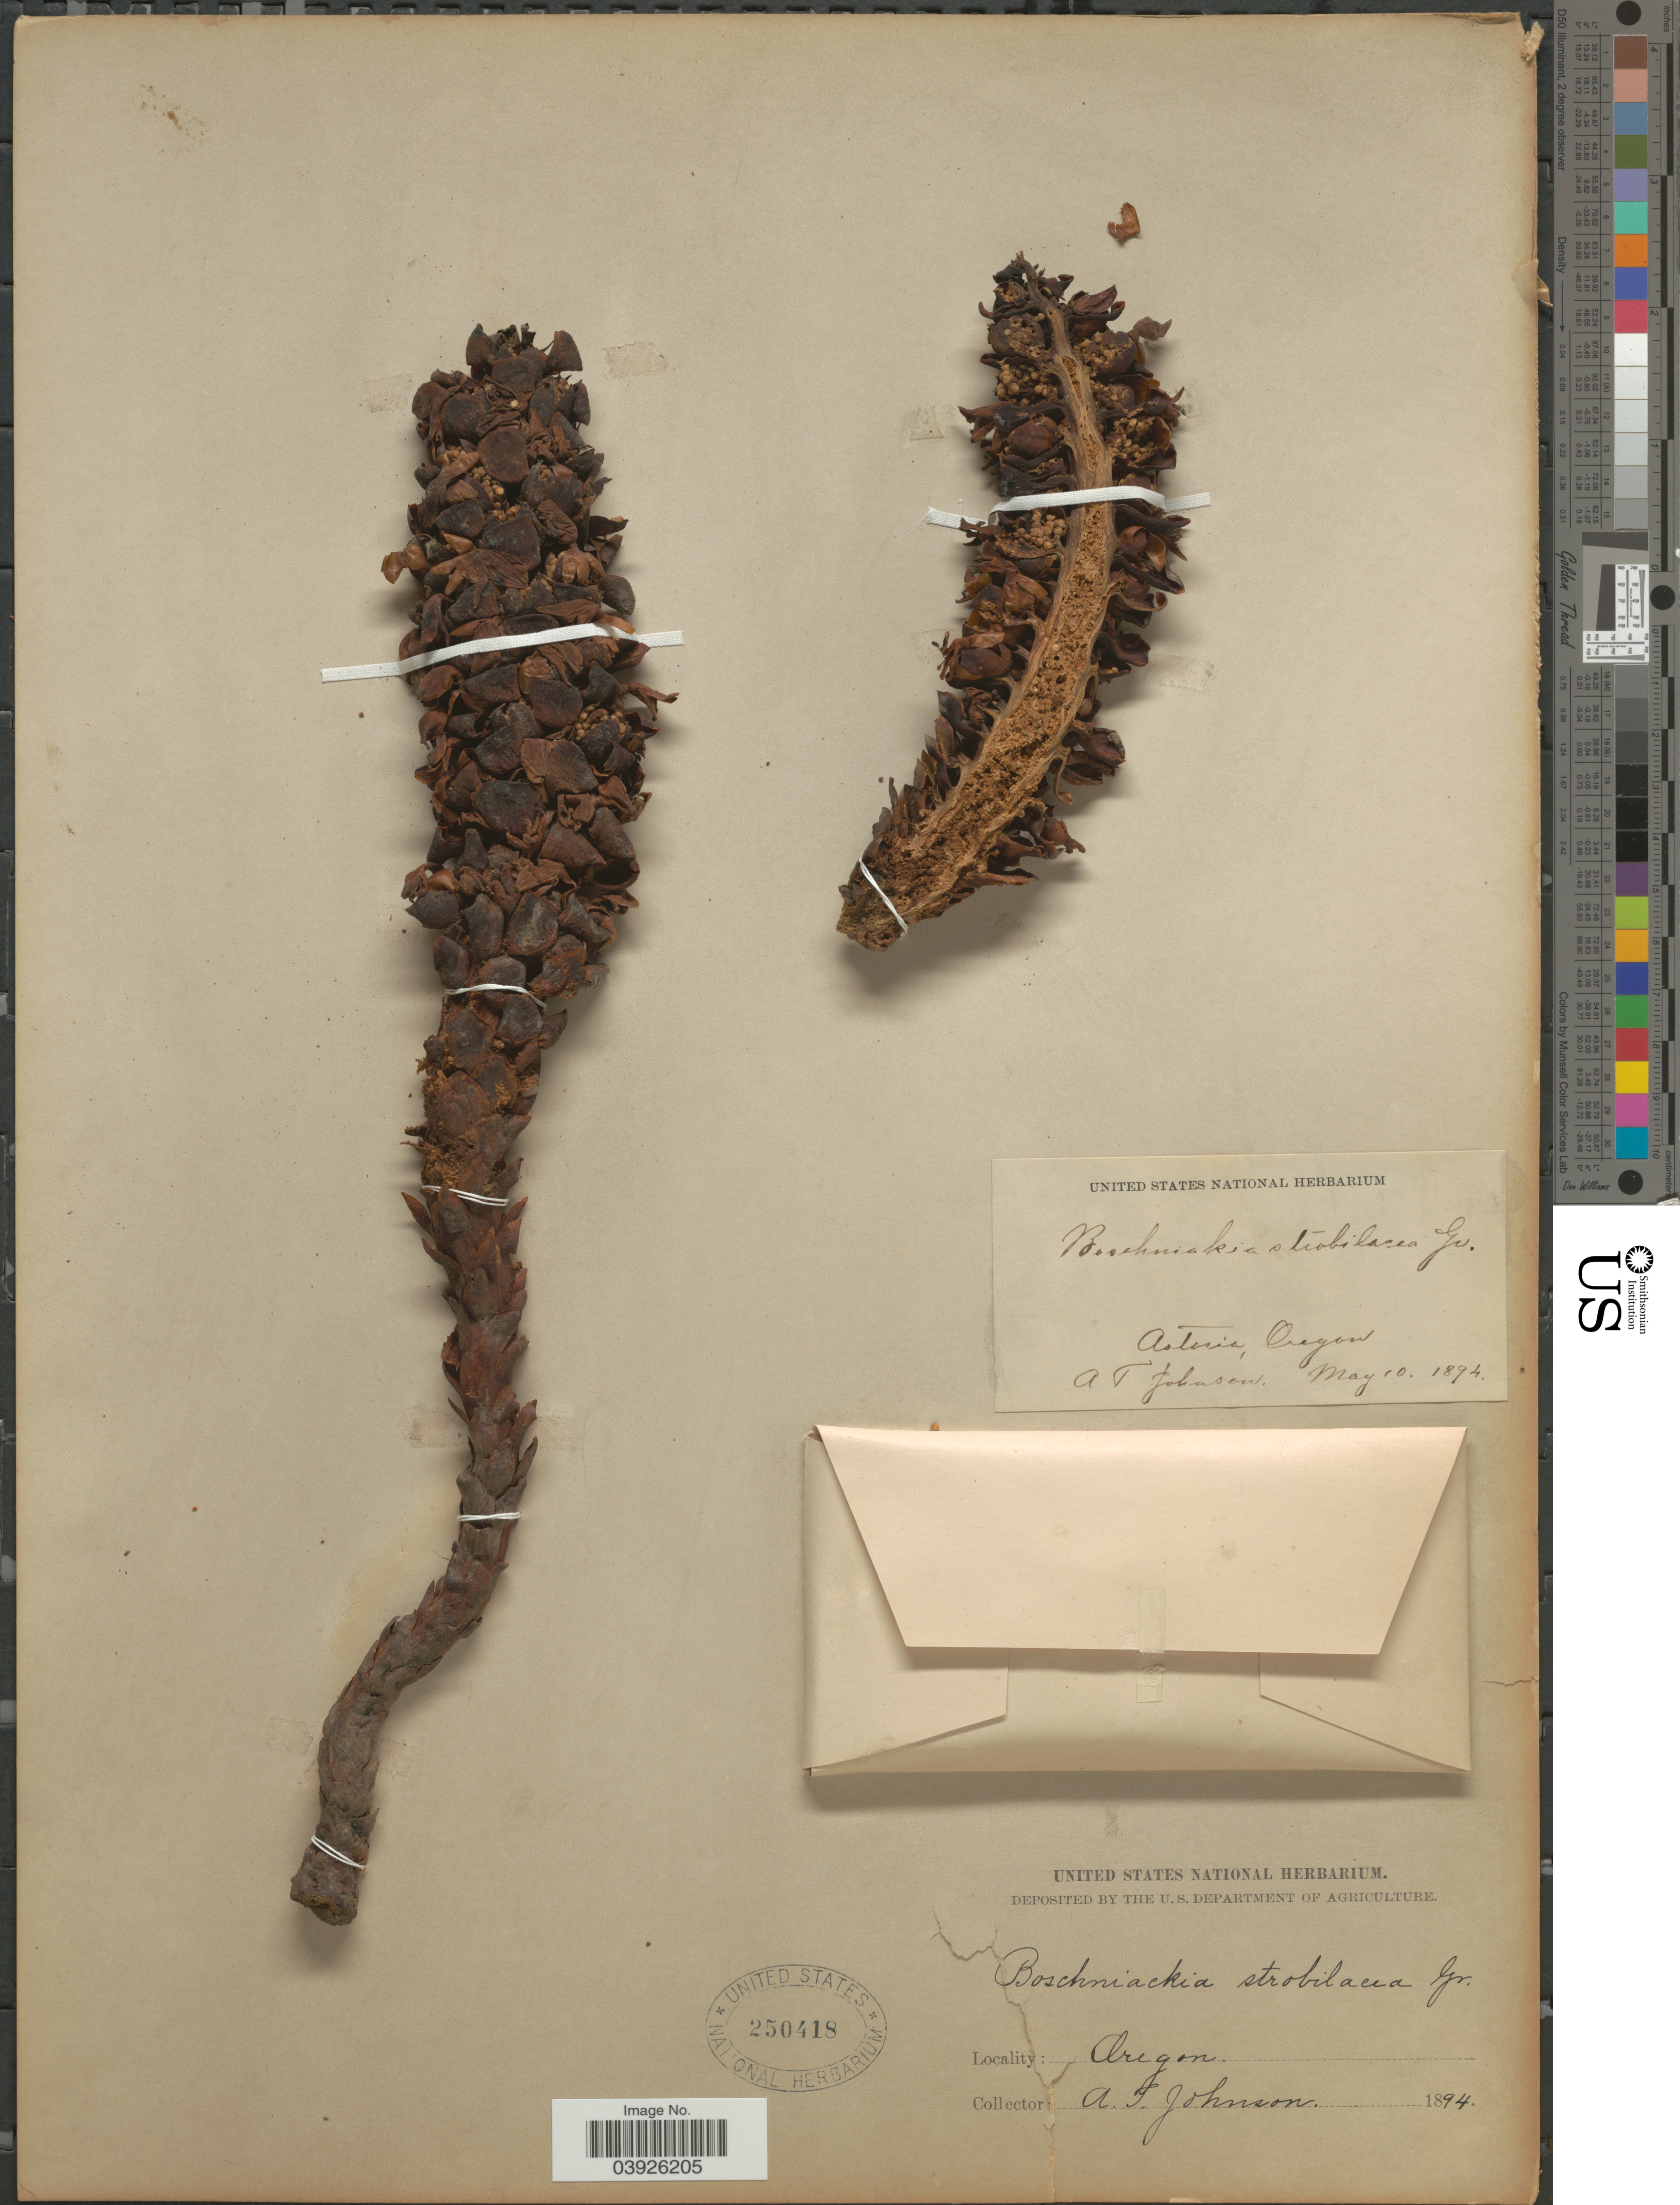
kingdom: Plantae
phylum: Tracheophyta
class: Magnoliopsida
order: Lamiales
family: Orobanchaceae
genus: Boschniakia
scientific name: Boschniakia strobilacea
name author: A. Gray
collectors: A. Johnson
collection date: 1894-05-10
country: United States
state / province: Oregon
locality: Asteria.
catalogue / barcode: US 250418